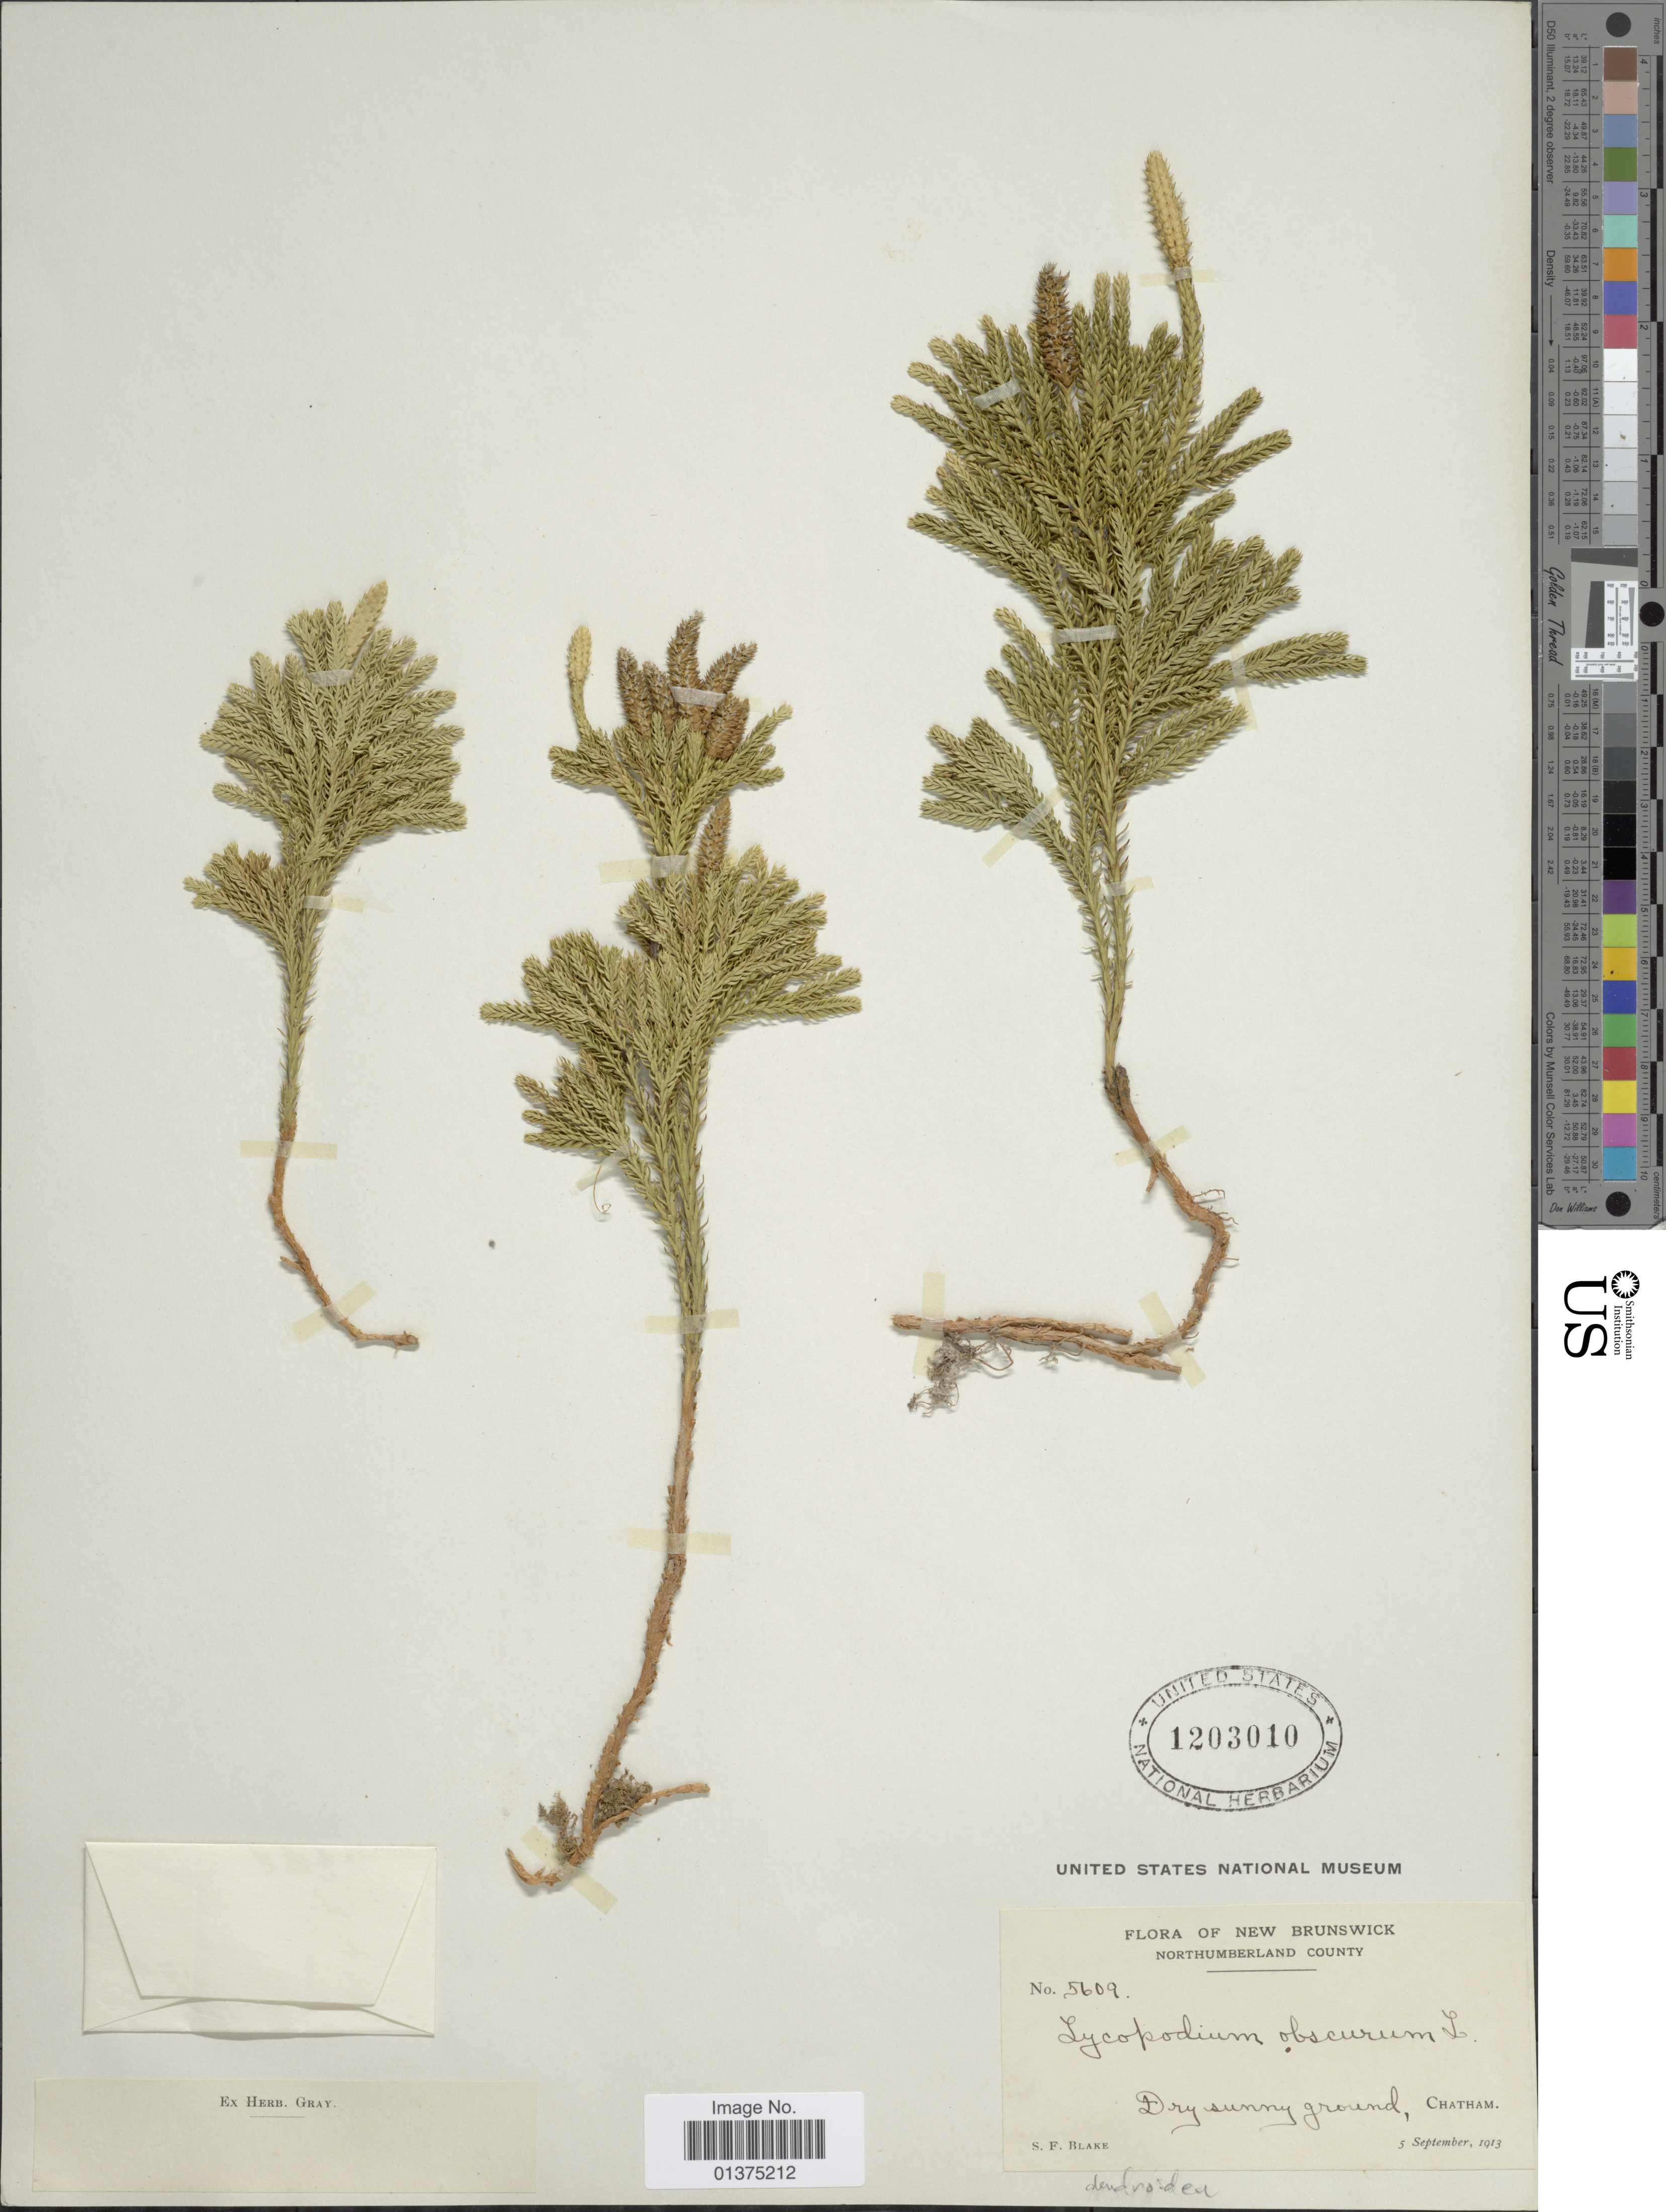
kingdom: Plantae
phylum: Tracheophyta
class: Lycopodiopsida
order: Lycopodiales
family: Lycopodiaceae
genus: Dendrolycopodium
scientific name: Dendrolycopodium dendroideum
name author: (Michx.) A. Haines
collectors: S. T. Blake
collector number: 5609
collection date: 1913-09-05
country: Canada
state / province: New Brunswick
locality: Northumberland County, Chatham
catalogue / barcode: US 1203010